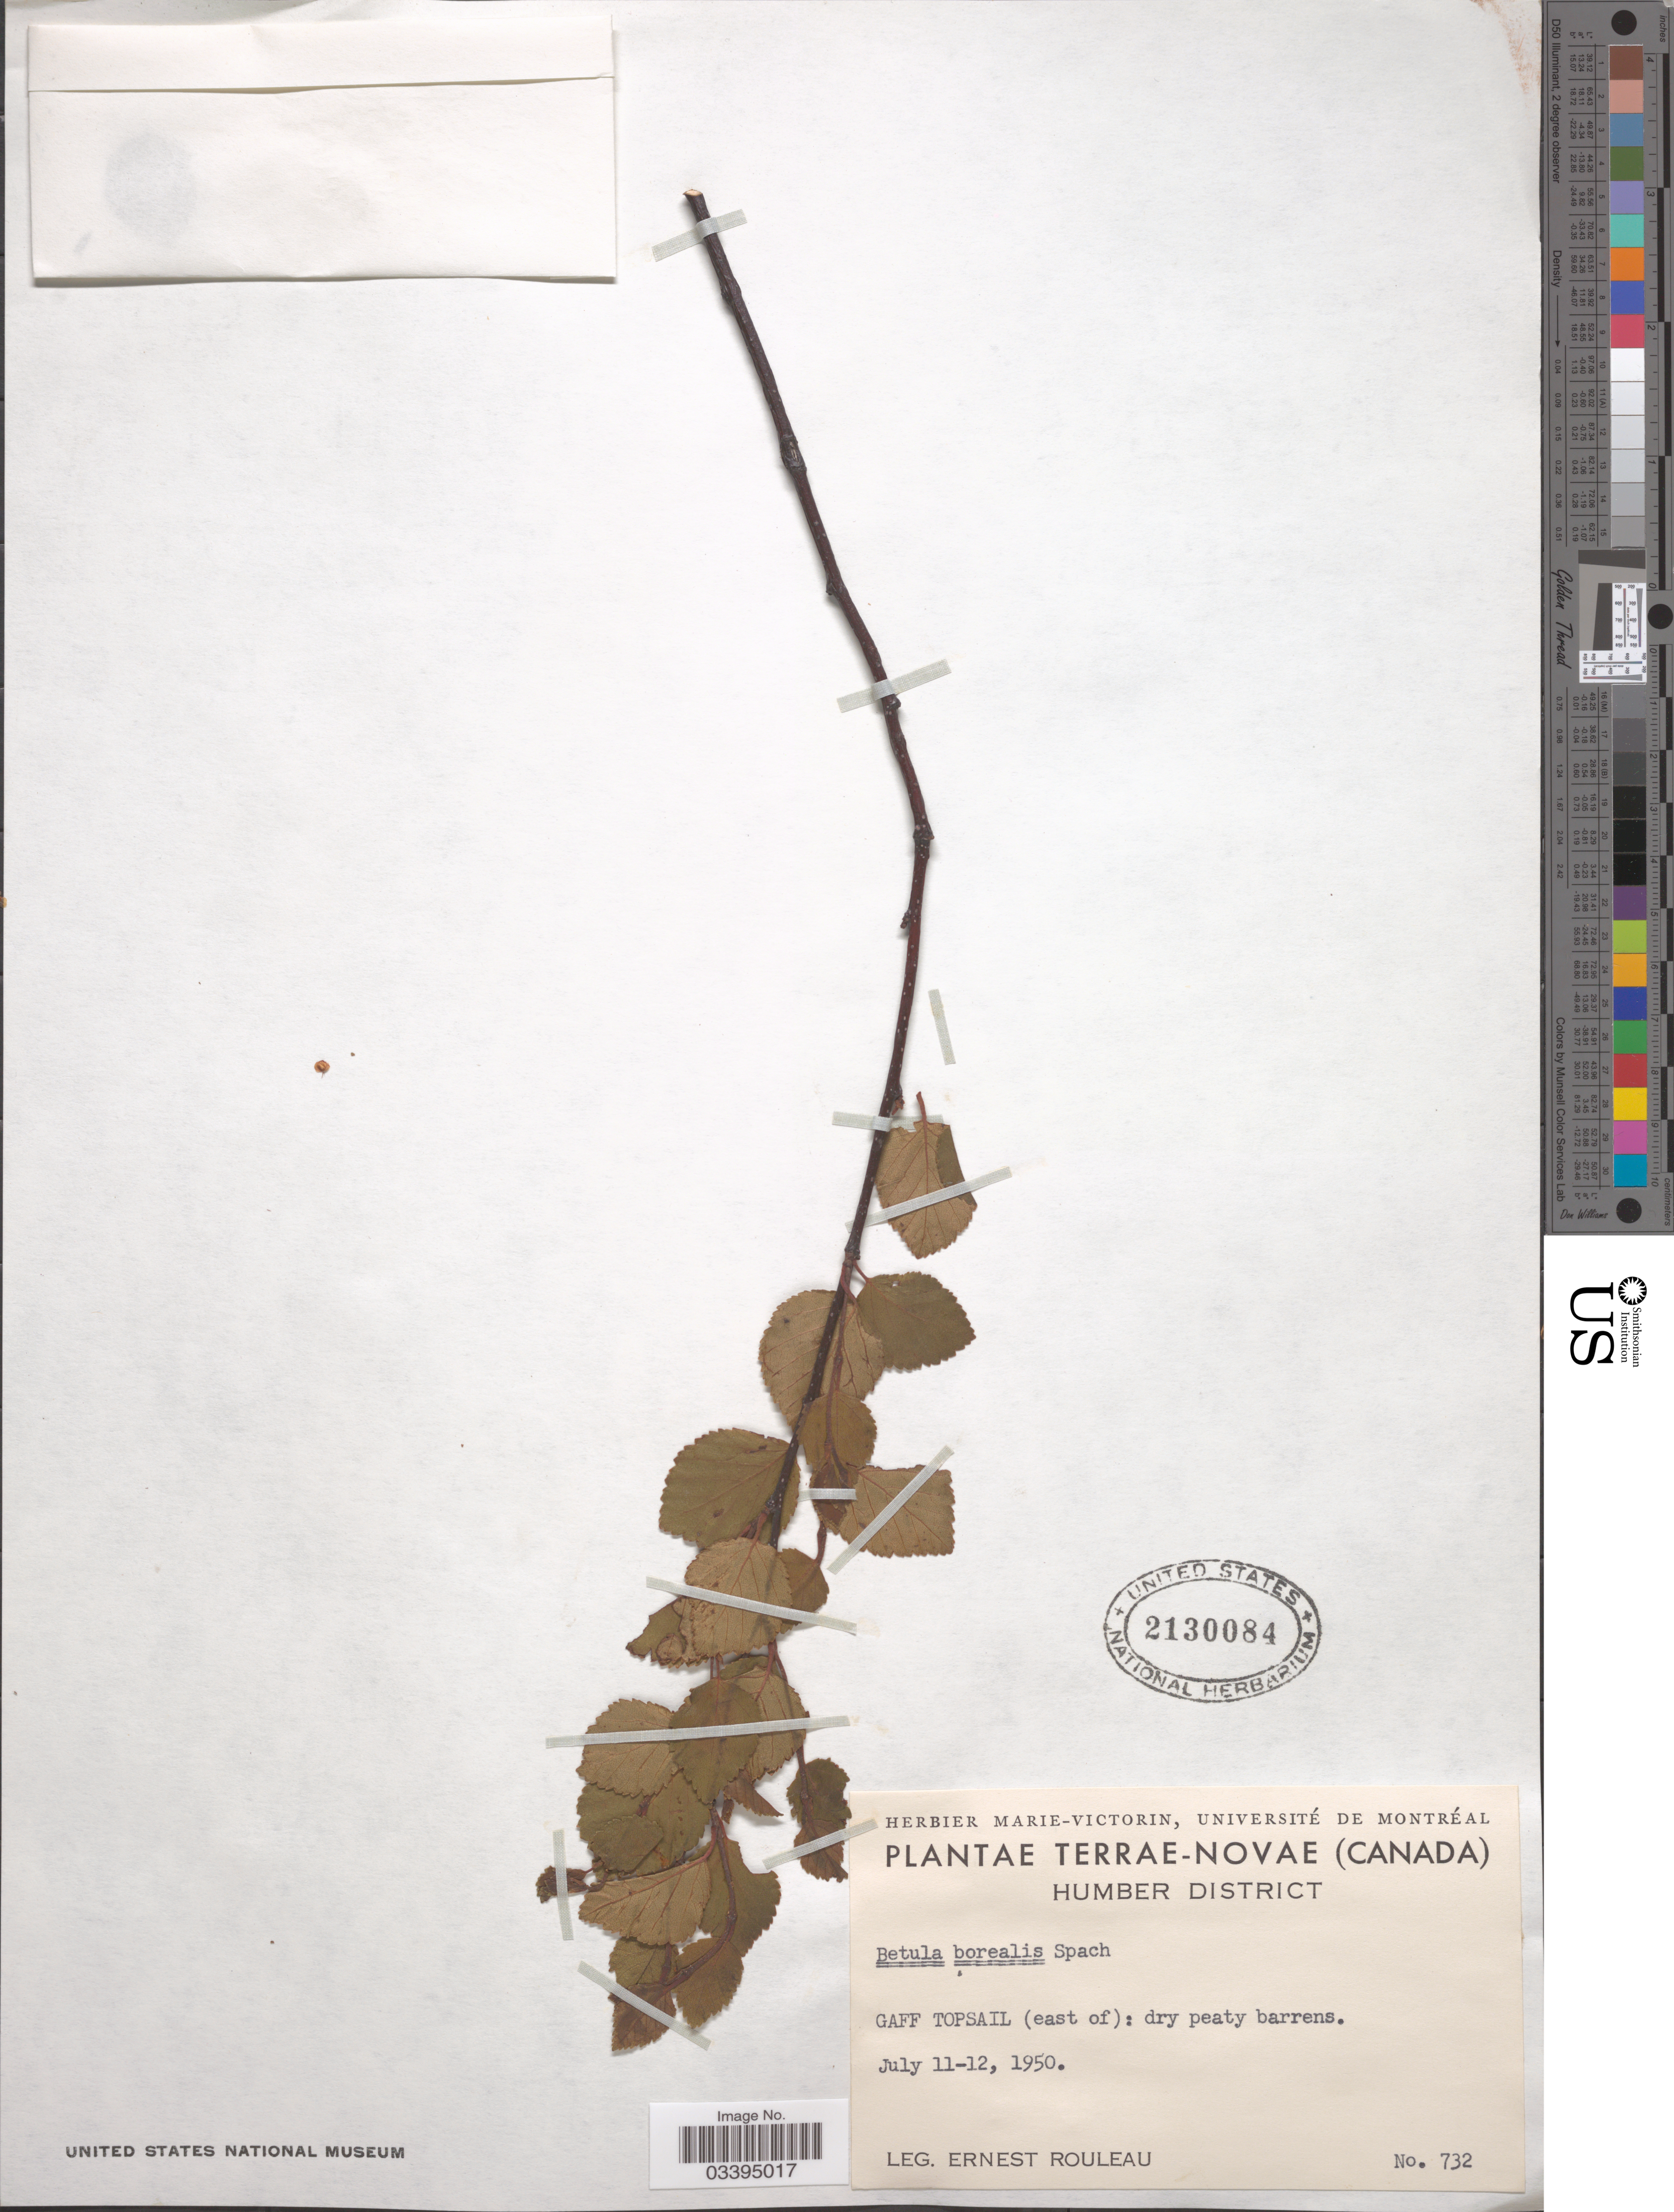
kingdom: Plantae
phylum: Tracheophyta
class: Magnoliopsida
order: Fagales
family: Betulaceae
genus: Betula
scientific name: Betula borealis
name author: Spach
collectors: E. Rouleau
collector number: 732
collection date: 1950-07-11/1950-07-12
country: Canada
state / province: Newfoundland and Labrador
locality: Terrae-Novae. Humber District. Gaff Topsail (east of).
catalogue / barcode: US 2130084